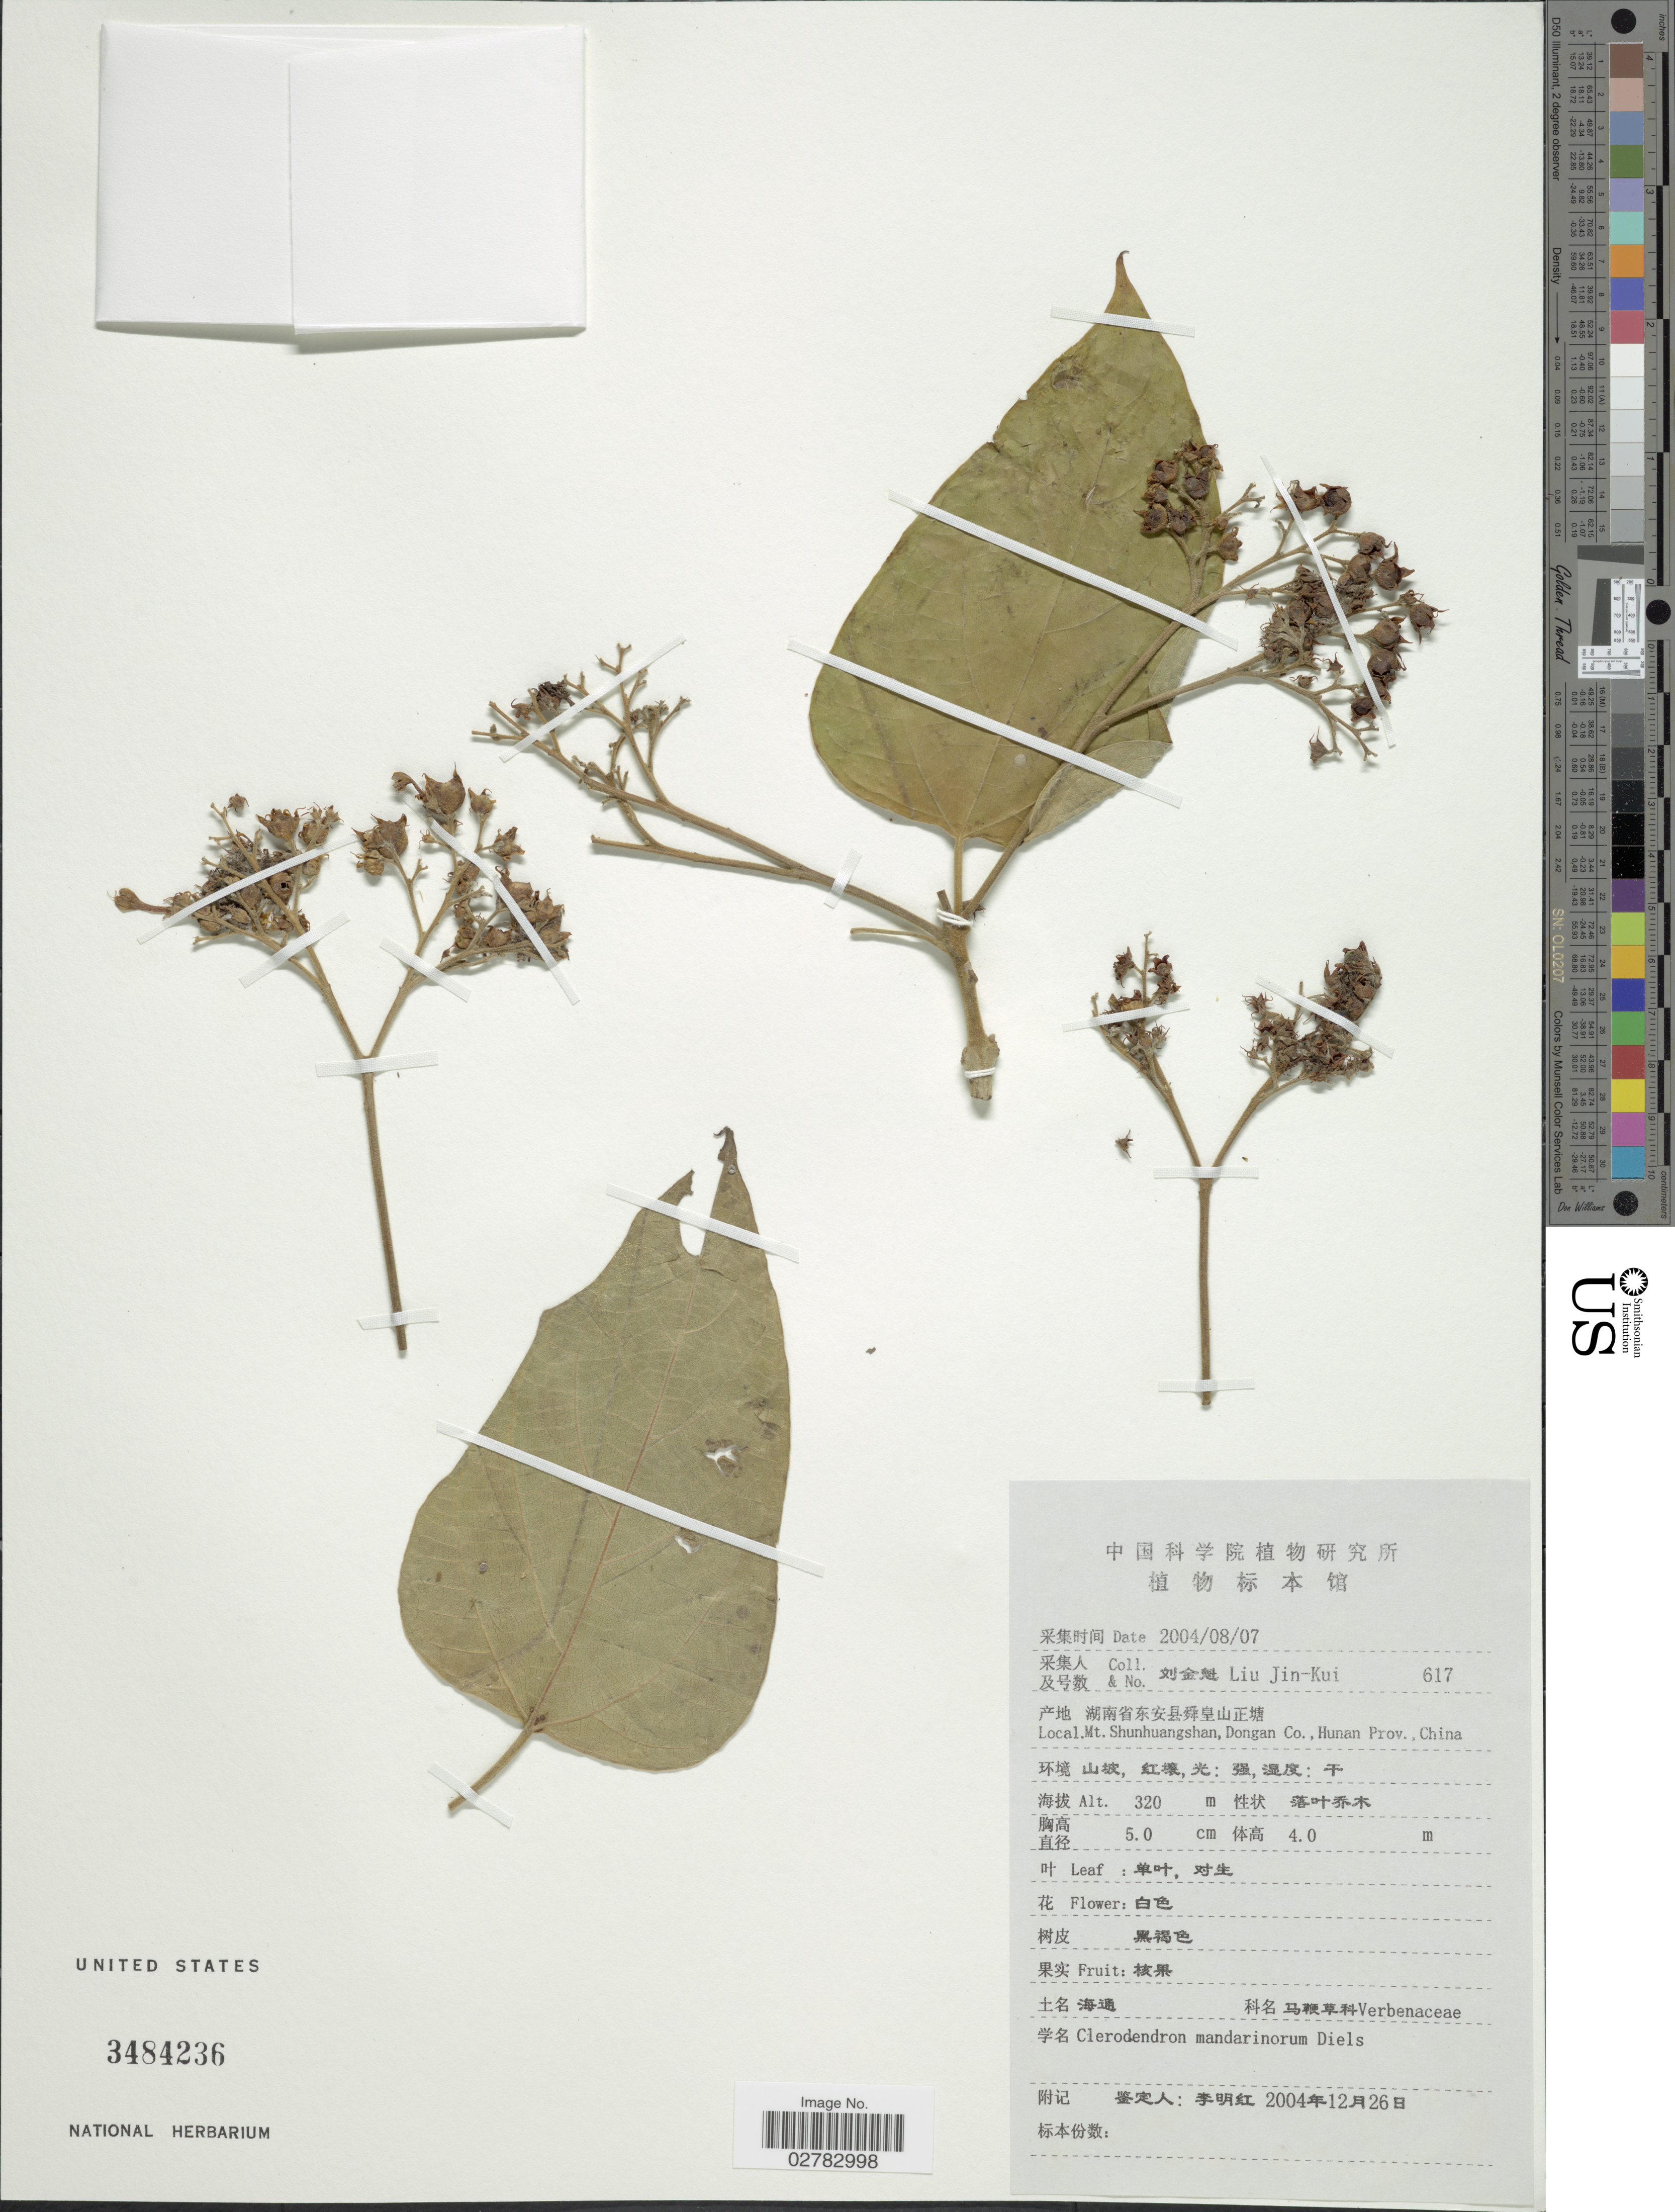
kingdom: Plantae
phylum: Tracheophyta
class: Magnoliopsida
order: Lamiales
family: Lamiaceae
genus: Clerodendrum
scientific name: Clerodendrum mandarinorum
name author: Diels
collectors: Liu Jin-Kui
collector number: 617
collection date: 2004-08-07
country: China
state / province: Hunan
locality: Mt. Shunhuangshan, Dongan Co.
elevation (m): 320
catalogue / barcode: US 3484236